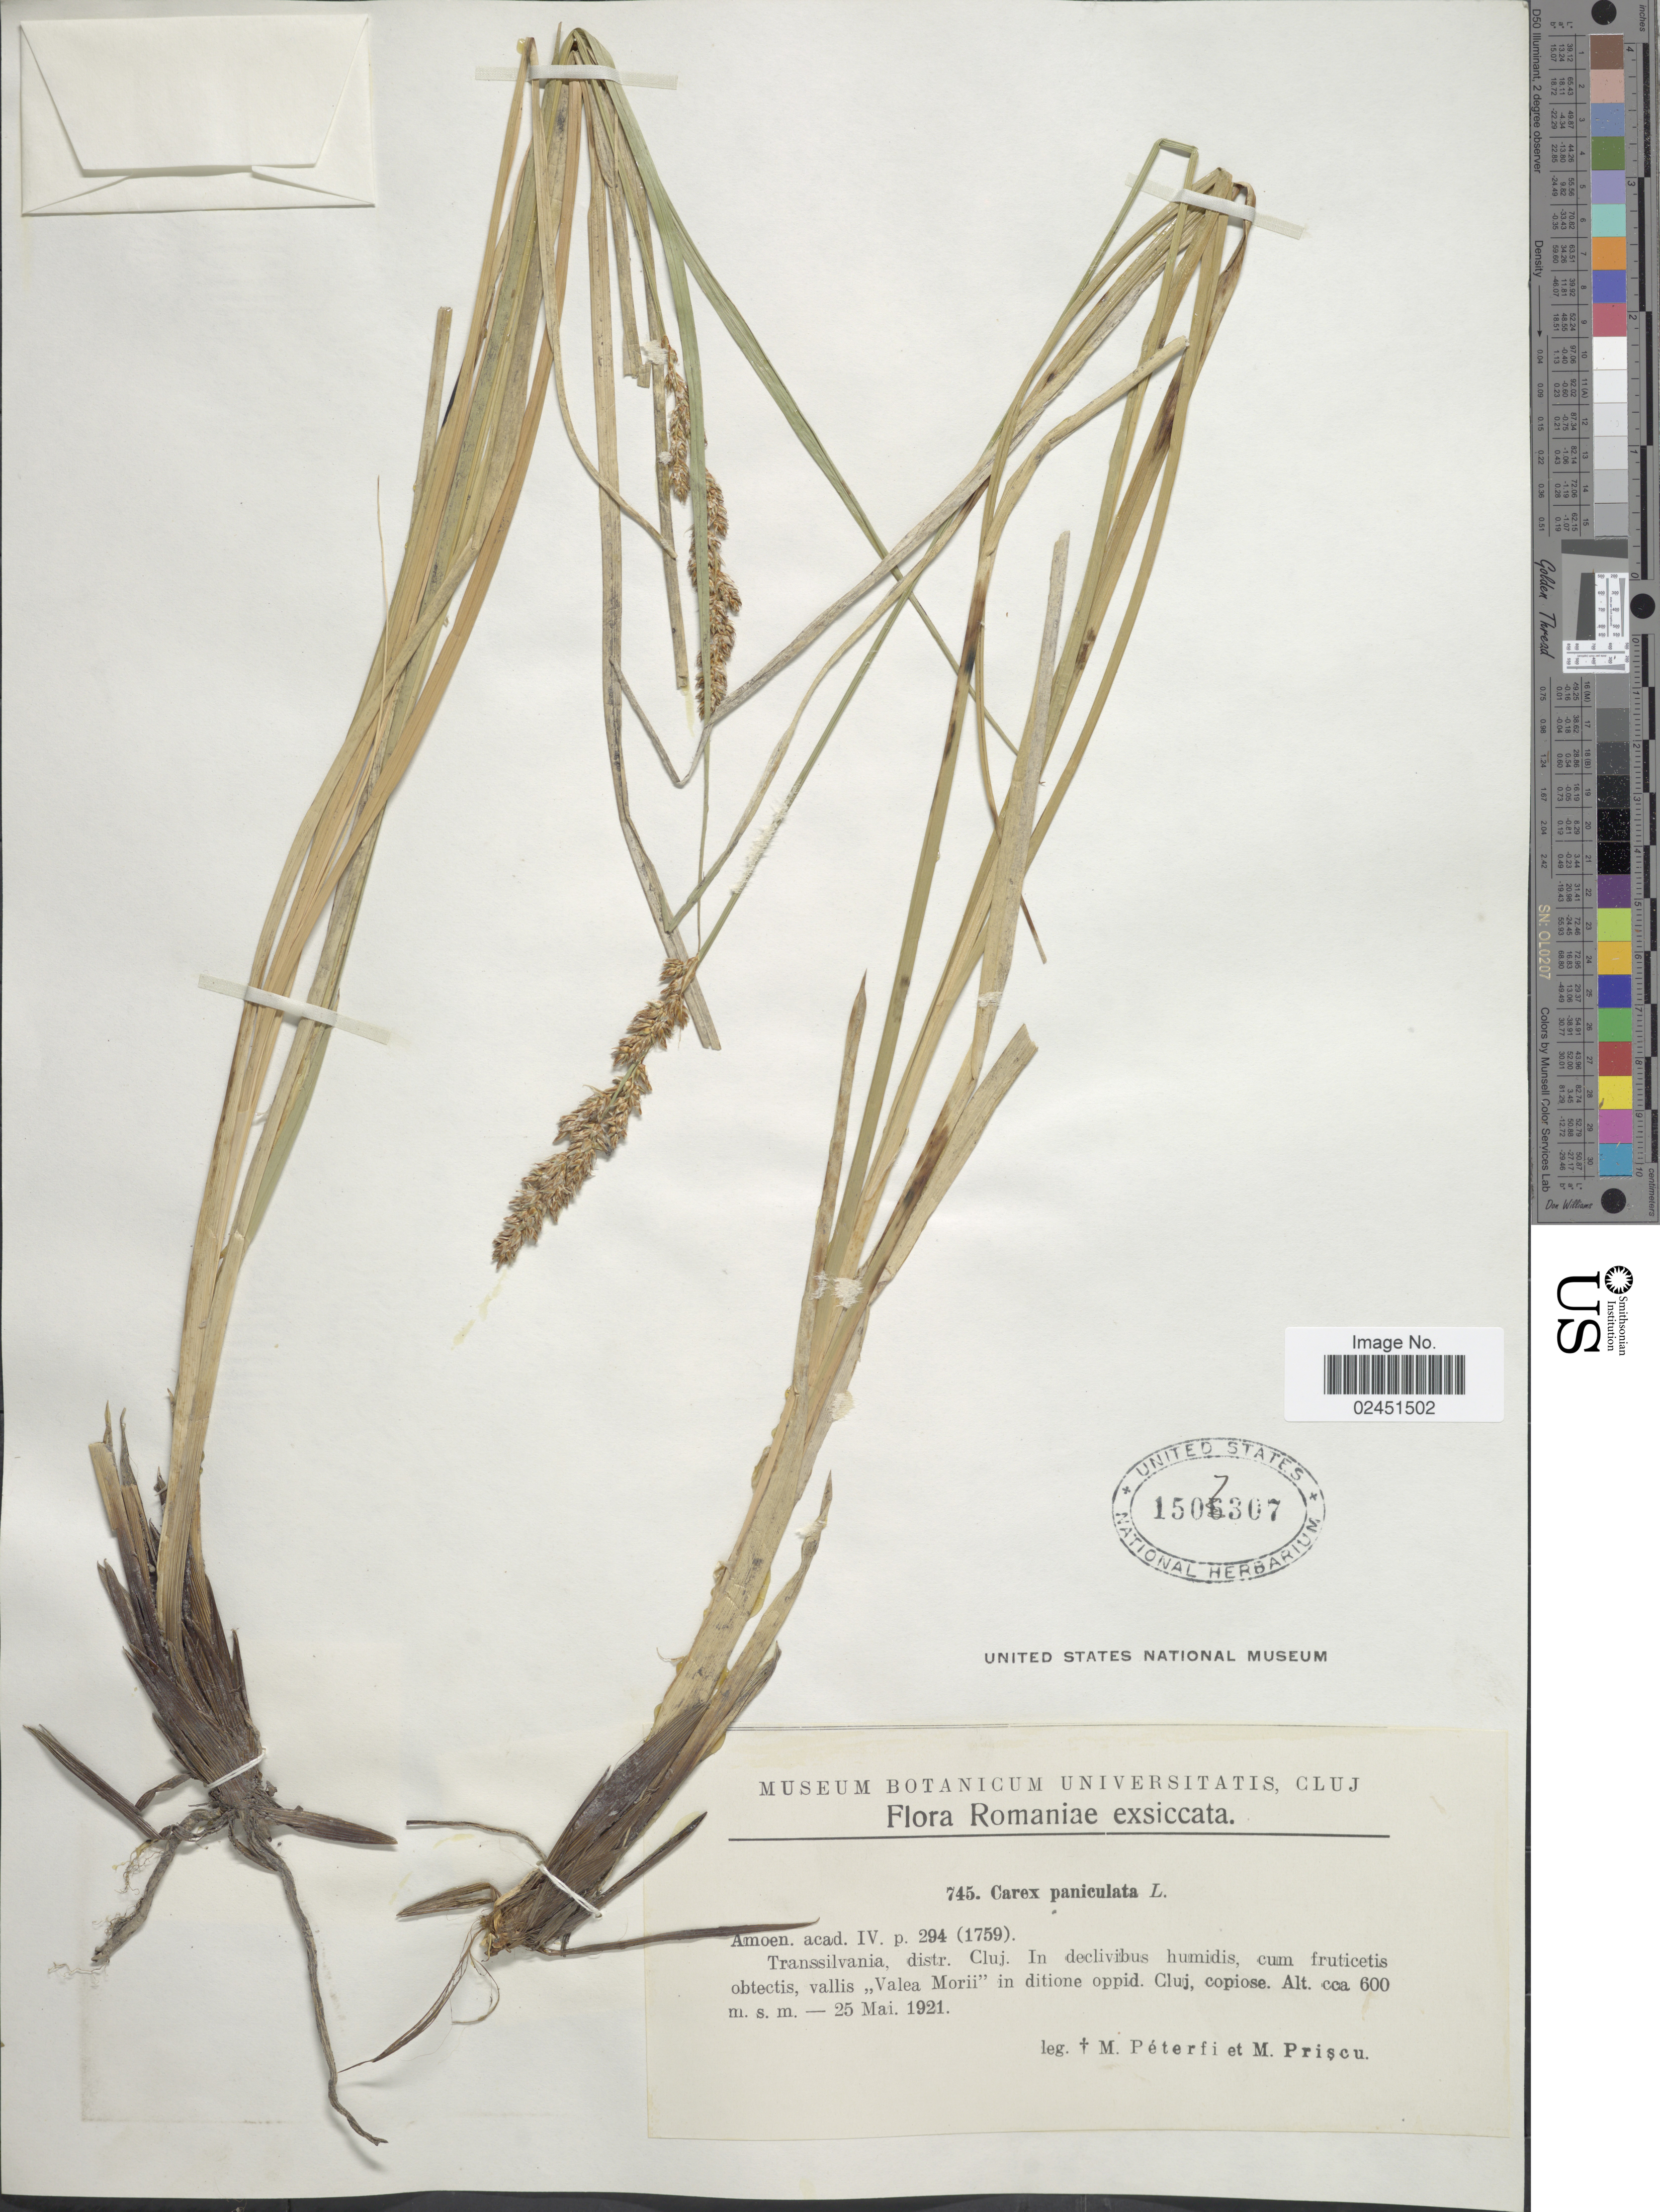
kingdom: Plantae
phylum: Tracheophyta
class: Liliopsida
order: Poales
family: Cyperaceae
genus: Carex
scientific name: Carex paniculata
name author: L.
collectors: M. Péterfi & M. Priscu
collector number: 745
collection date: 1921-05-25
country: Romania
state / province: Cluj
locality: Transsilvania, distr. Cluj. In declivibus humidis, cum fruticetis obtectis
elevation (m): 600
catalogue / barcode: US 1507307